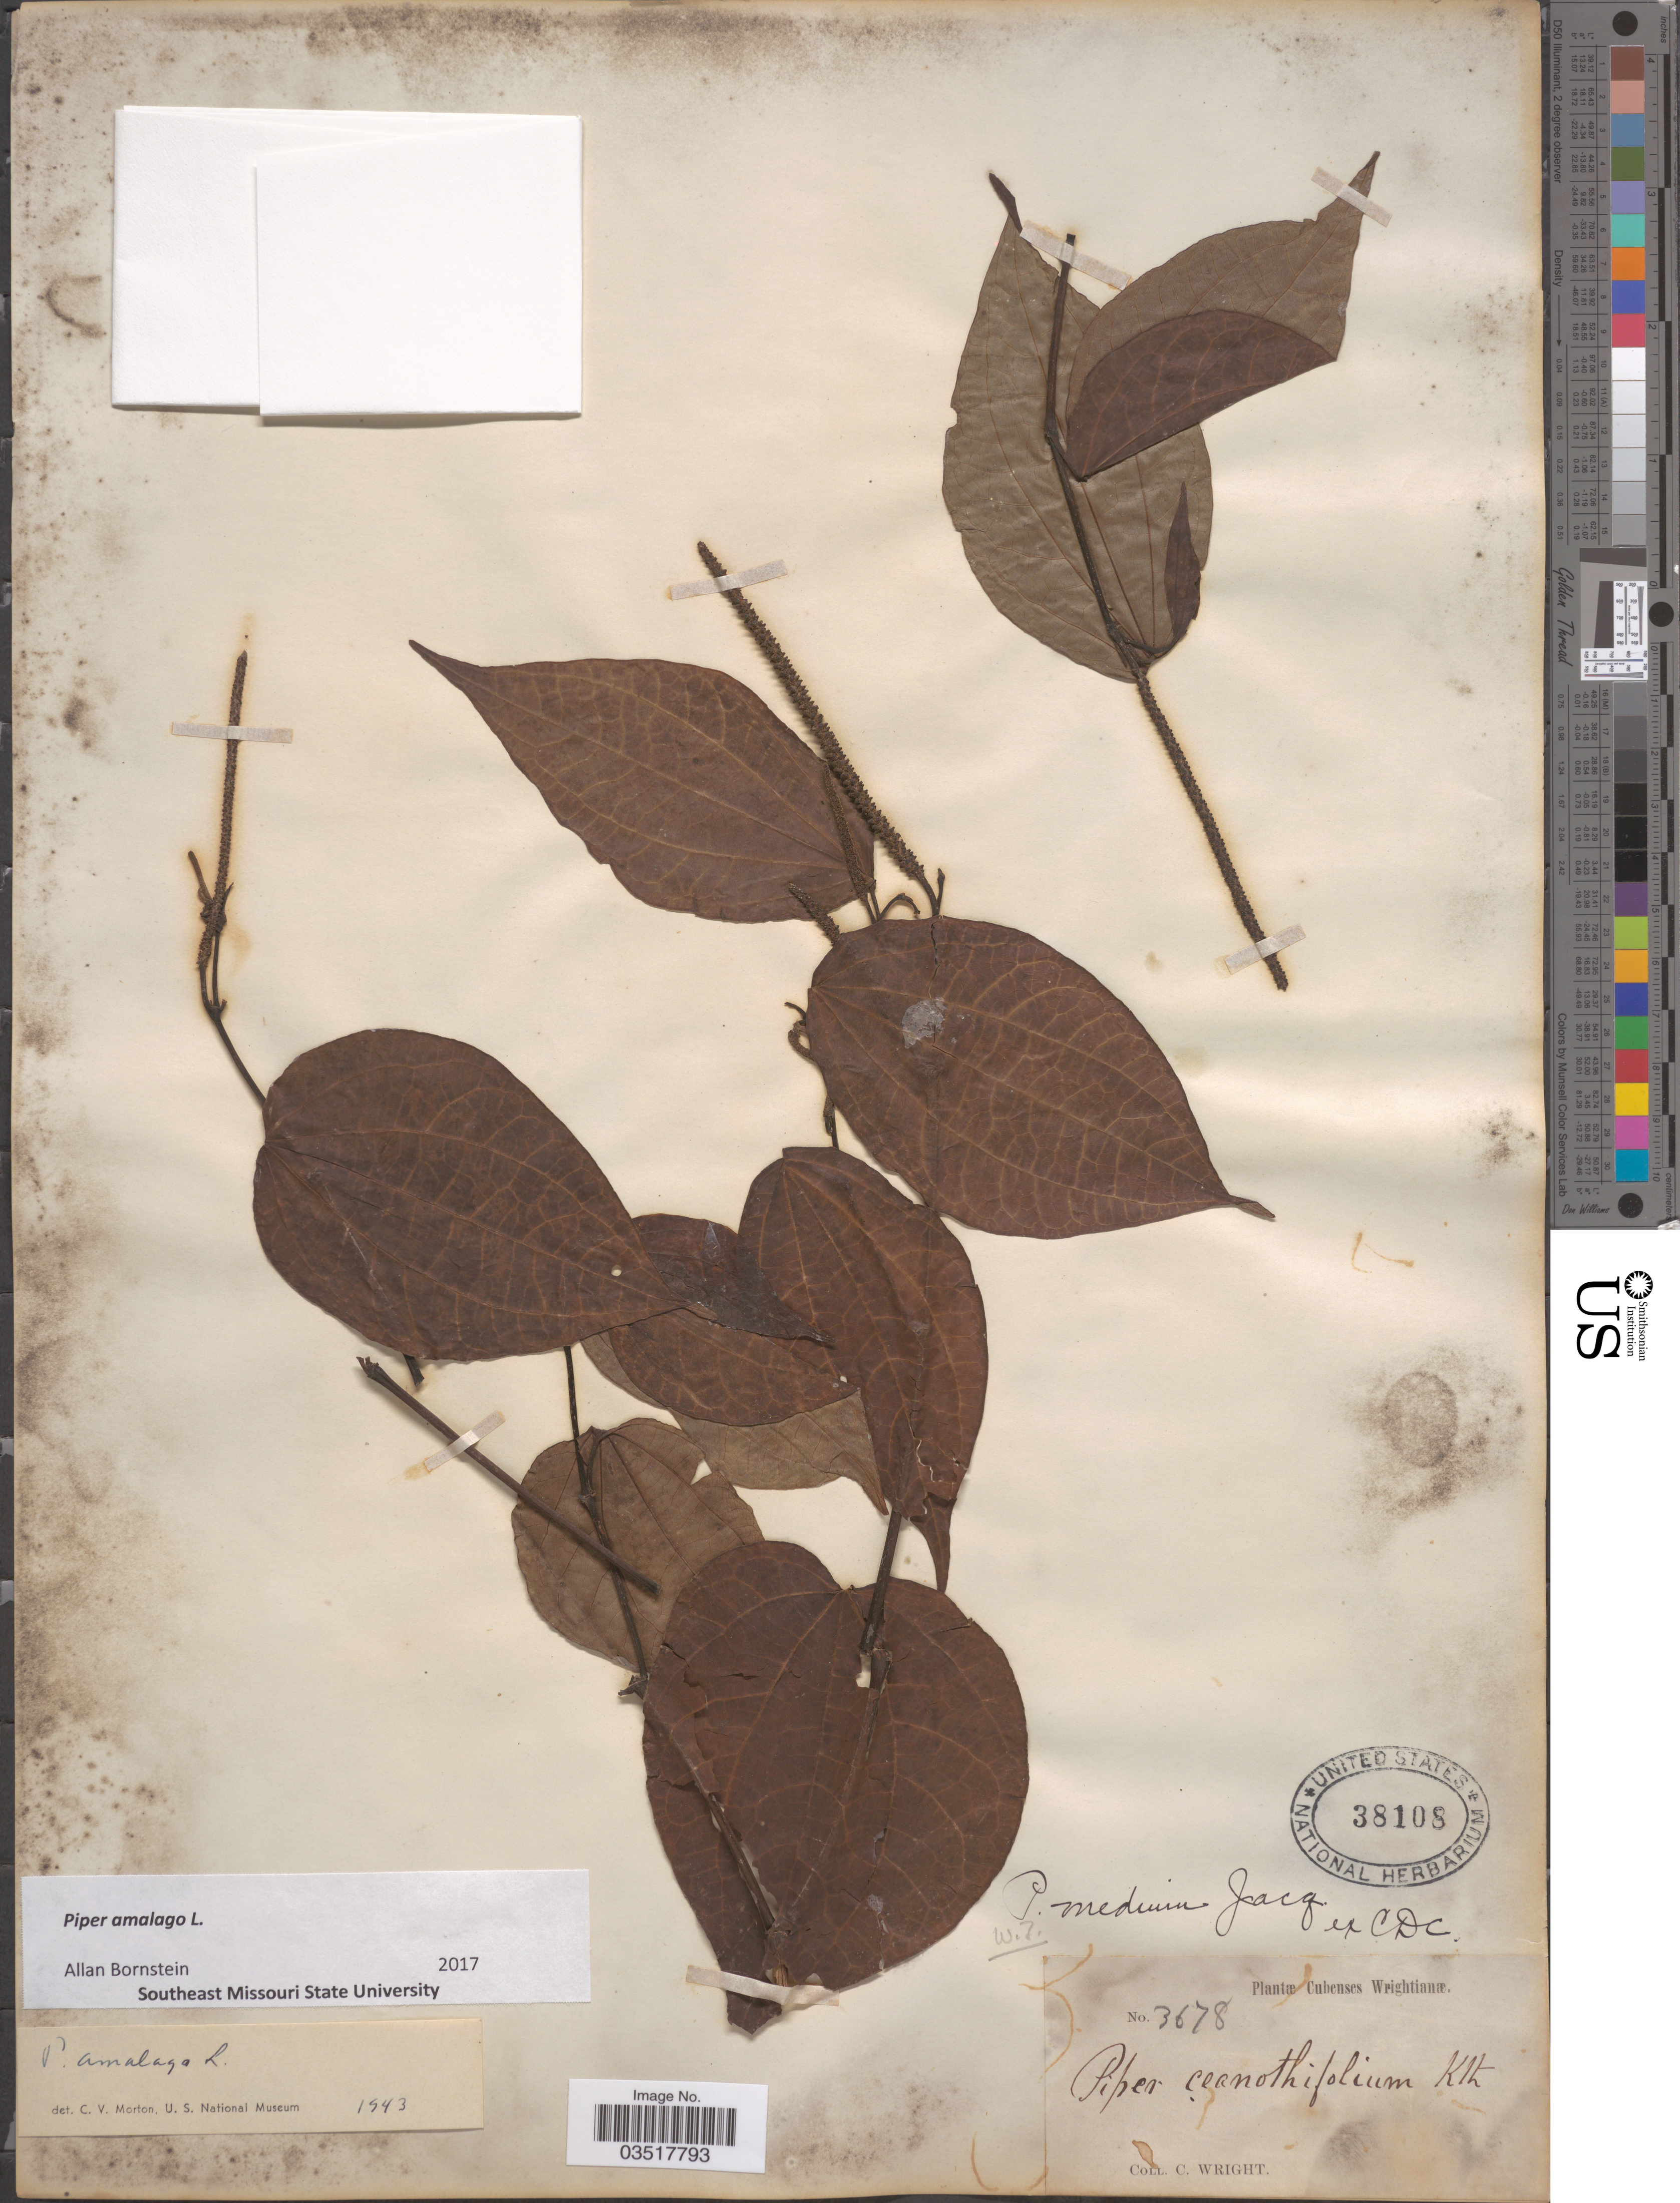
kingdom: Plantae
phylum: Tracheophyta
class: Magnoliopsida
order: Piperales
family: Piperaceae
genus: Piper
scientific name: Piper amalago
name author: L.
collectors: C. Wright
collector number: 3678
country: Cuba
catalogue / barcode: US 38108